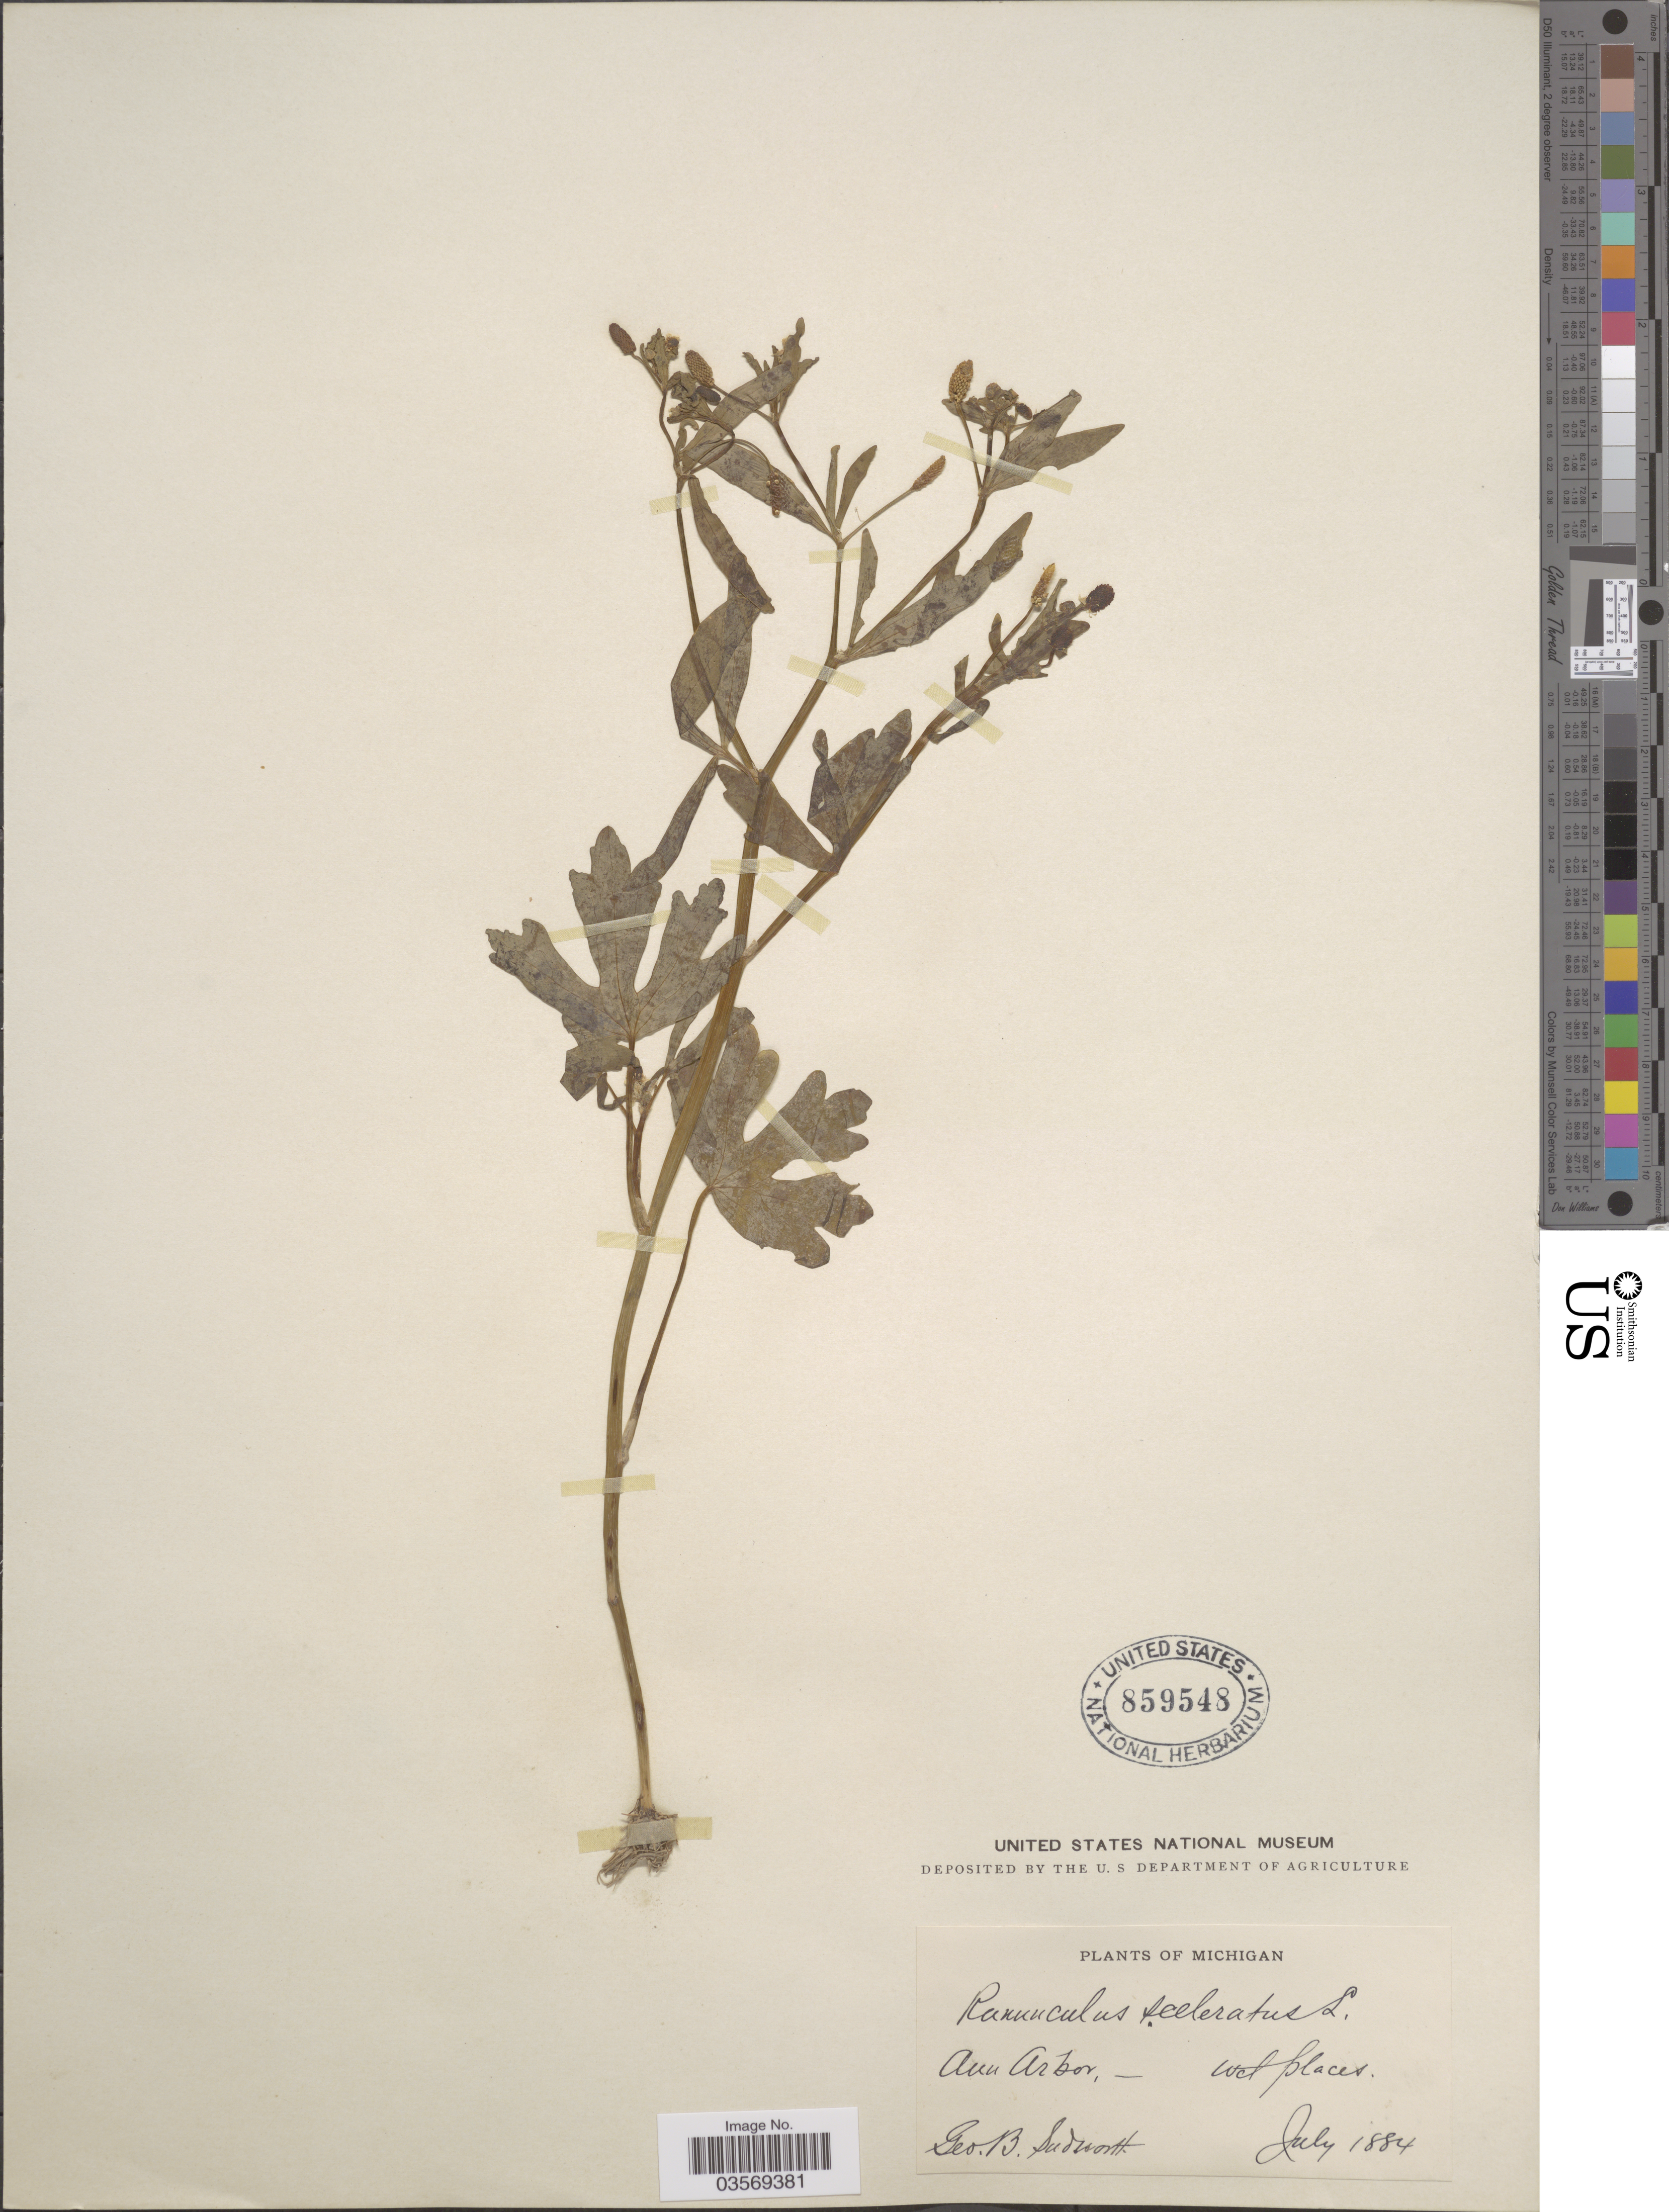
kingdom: Plantae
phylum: Tracheophyta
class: Magnoliopsida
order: Ranunculales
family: Ranunculaceae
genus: Ranunculus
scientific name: Ranunculus sceleratus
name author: L.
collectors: G. B. Sudworth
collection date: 1884-07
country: United States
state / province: Michigan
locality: Ann Arbor.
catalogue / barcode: US 859548